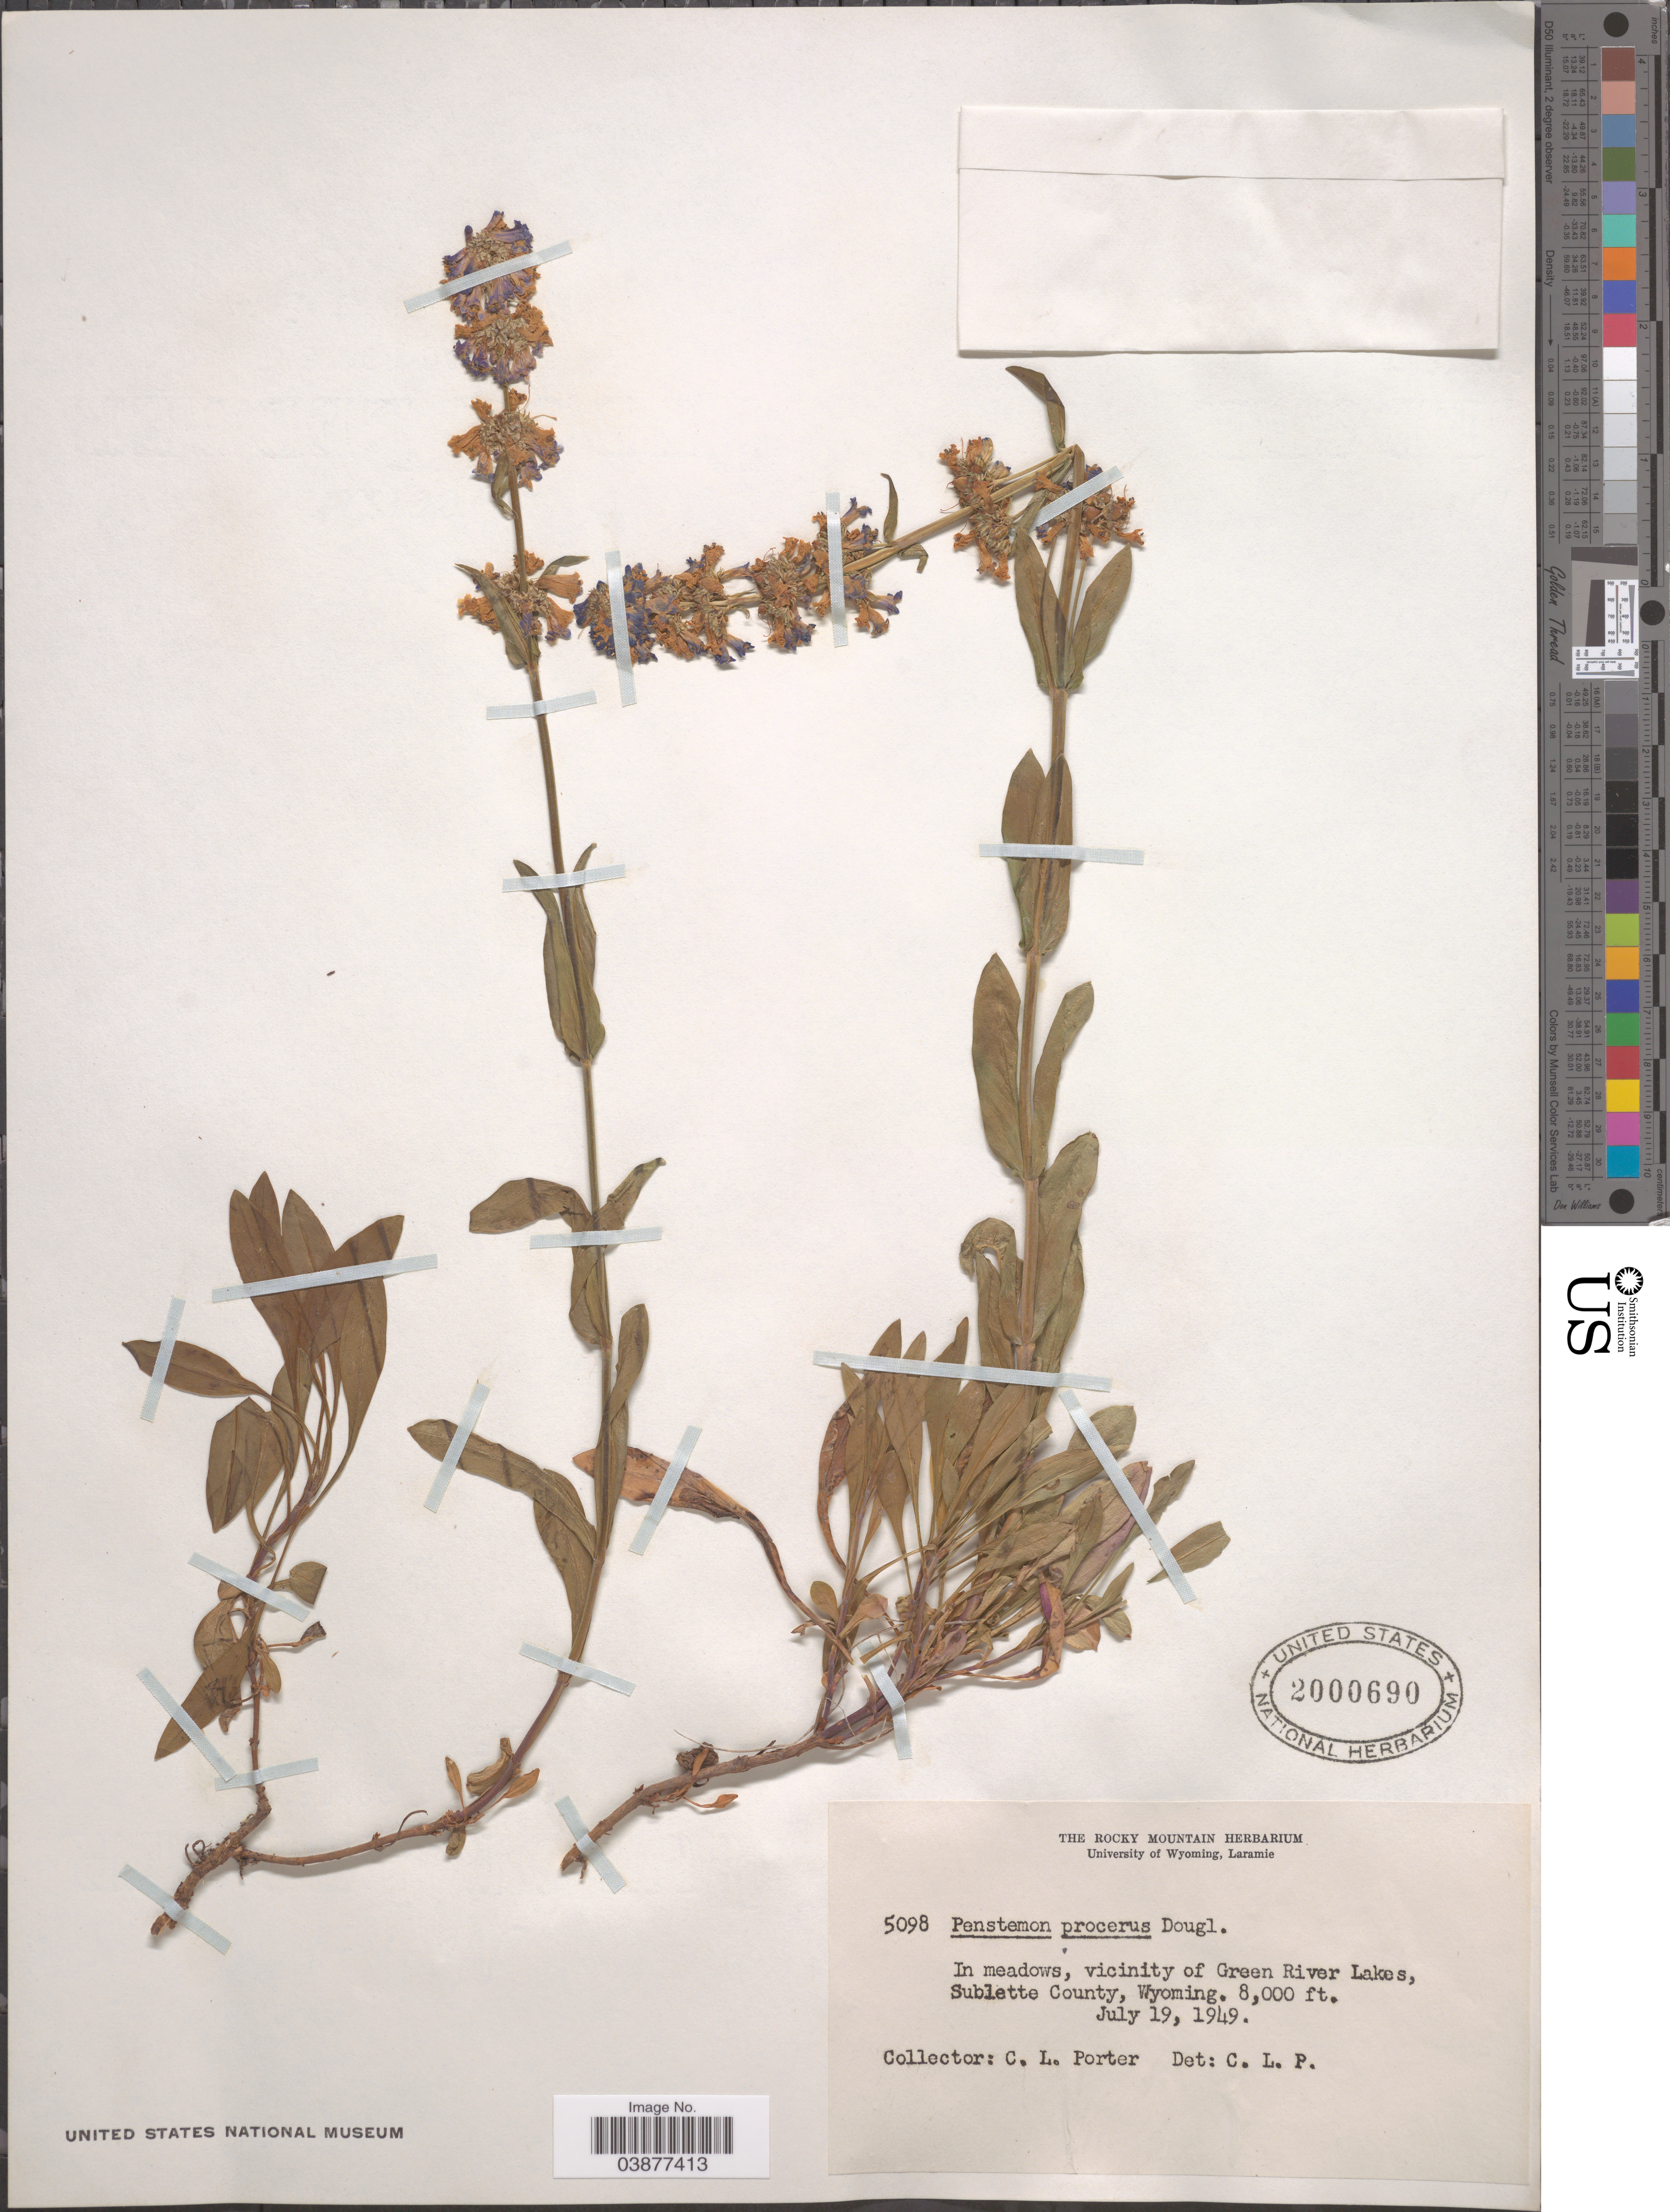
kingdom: Plantae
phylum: Tracheophyta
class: Magnoliopsida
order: Lamiales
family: Plantaginaceae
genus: Penstemon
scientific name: Penstemon procerus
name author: Douglas ex Graham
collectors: C. L. Porter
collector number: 5098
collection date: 1949-07-19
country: United States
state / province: Wyoming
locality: In meadows, vicinity of Green River Lakes, Sublette County.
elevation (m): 2438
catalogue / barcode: US 2000690